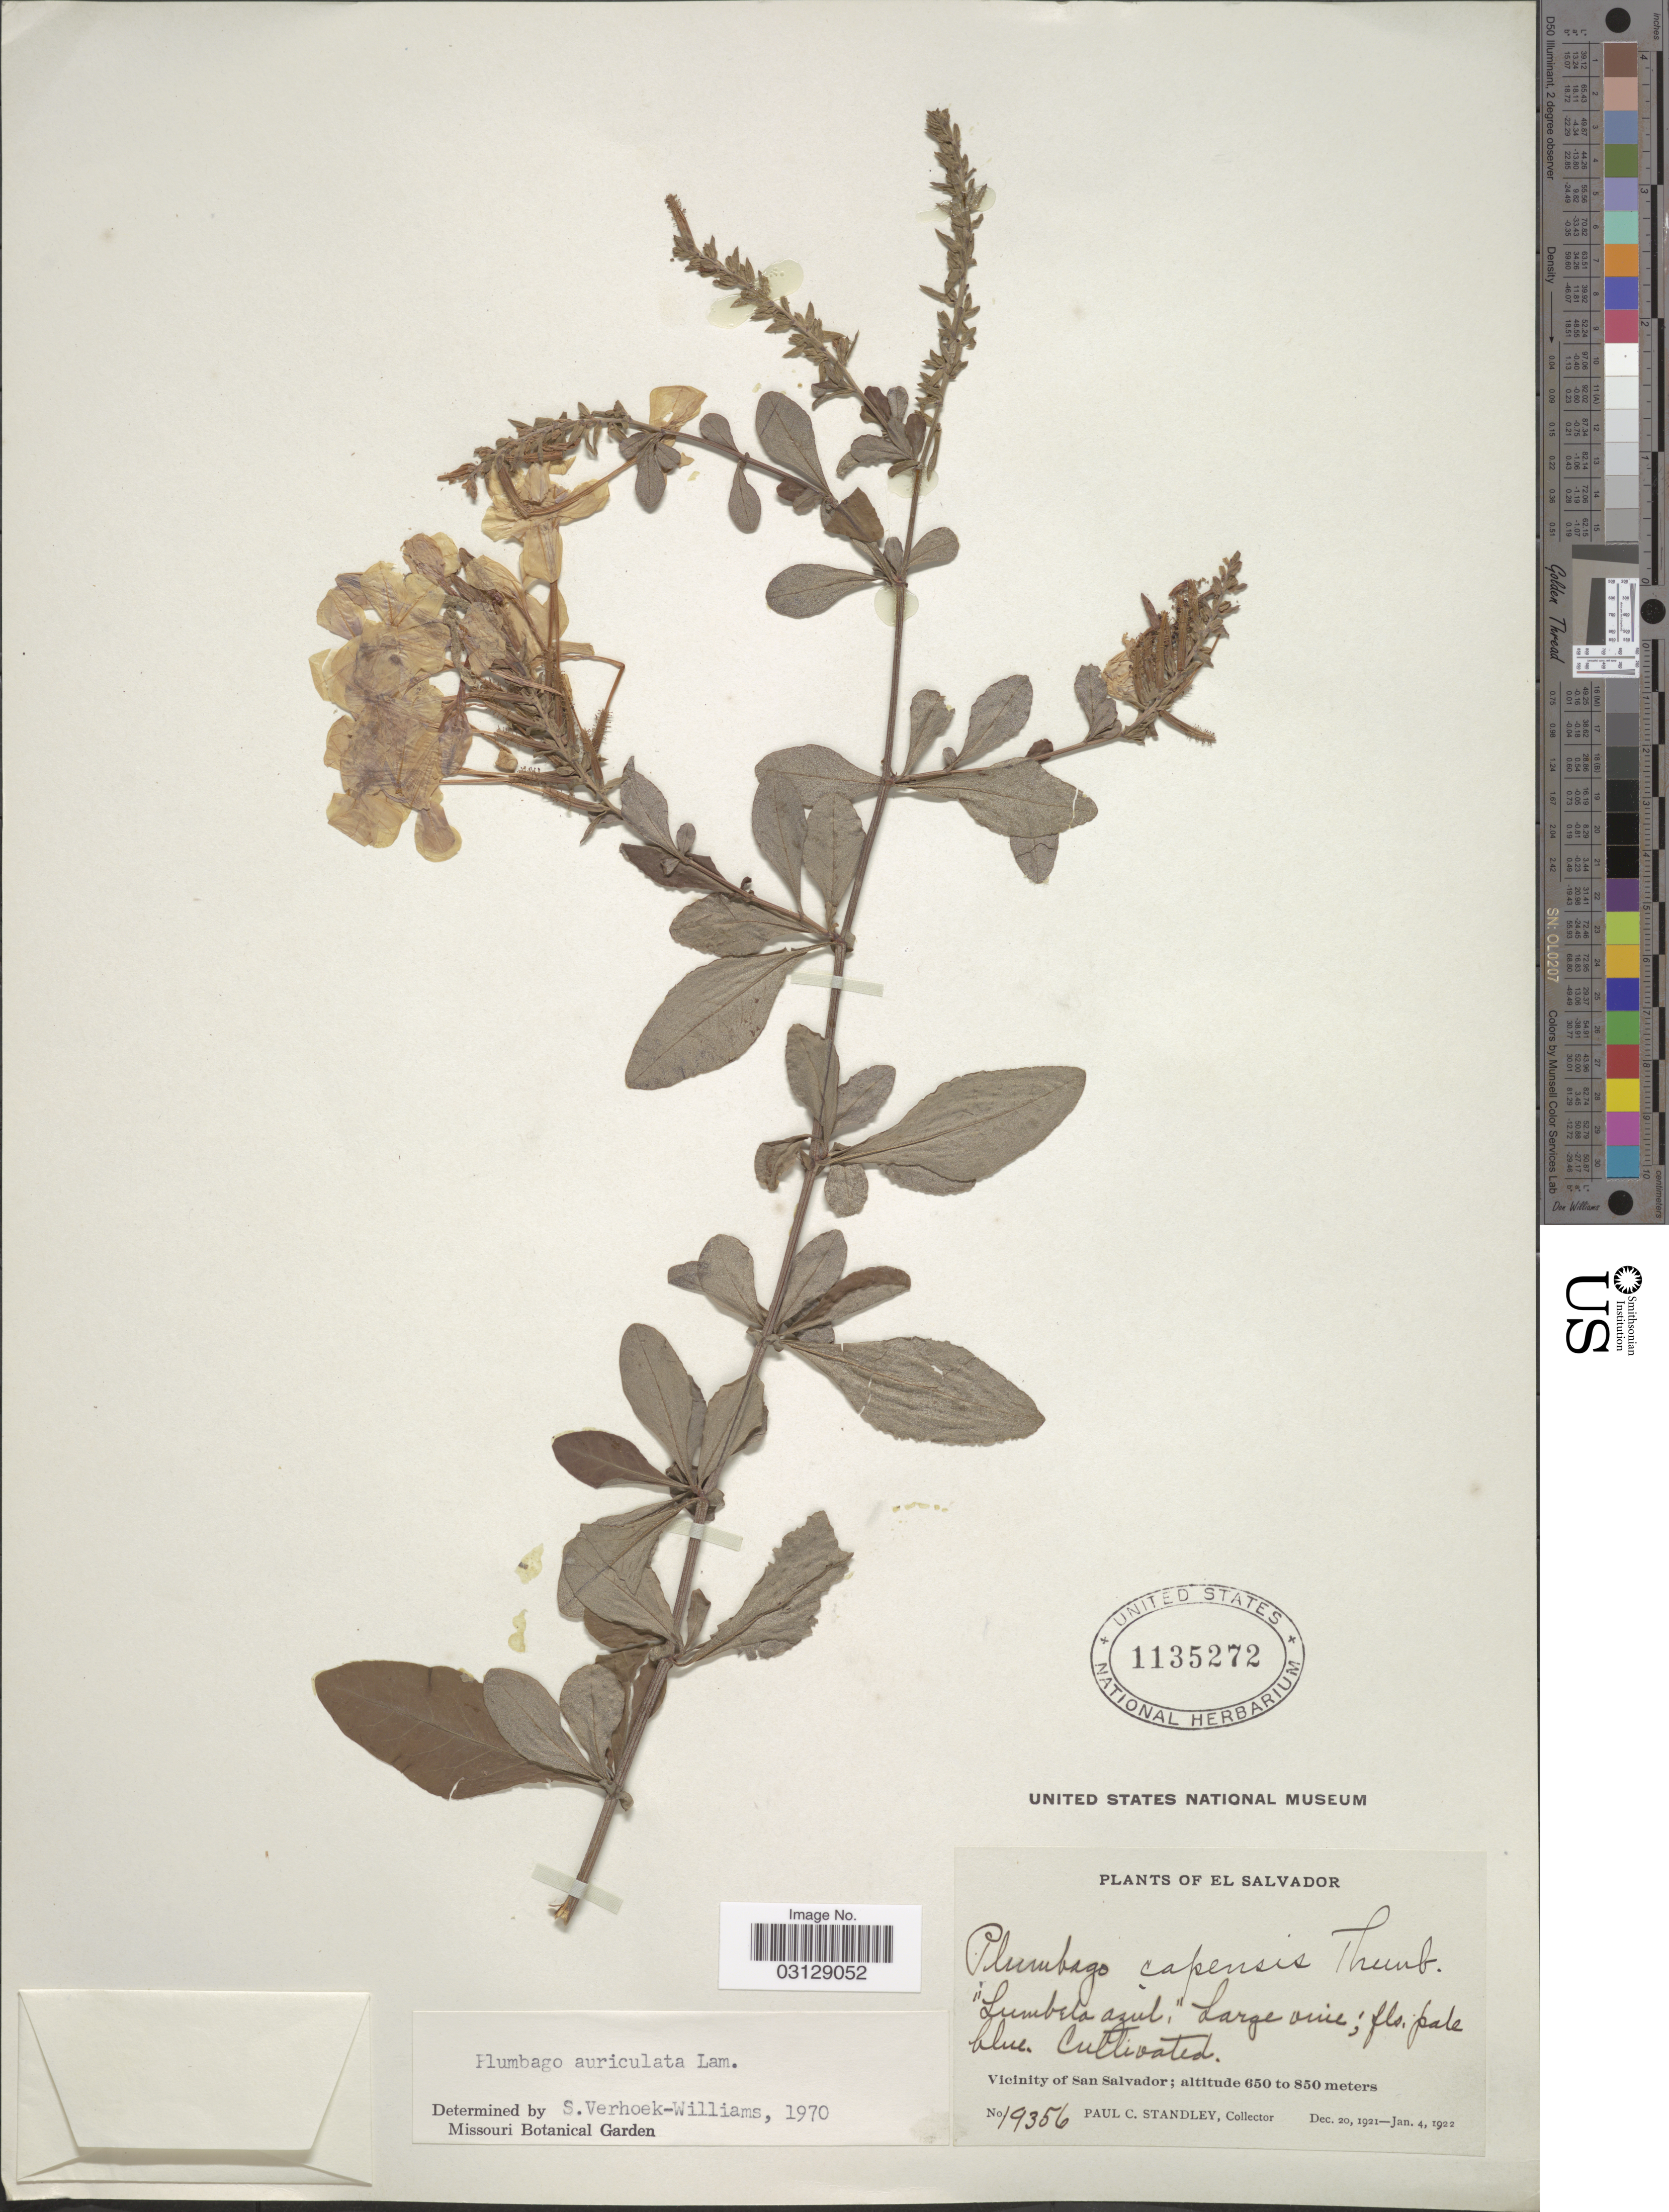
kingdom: Plantae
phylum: Tracheophyta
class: Magnoliopsida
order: Caryophyllales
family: Plumbaginaceae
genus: Plumbago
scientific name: Plumbago auriculata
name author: Lam.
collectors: P. C. Standley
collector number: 19356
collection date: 1921-12-20/1922-01-04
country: El Salvador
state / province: San Salvador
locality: Vicinity of San Salvador.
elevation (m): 650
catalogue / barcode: US 1135272